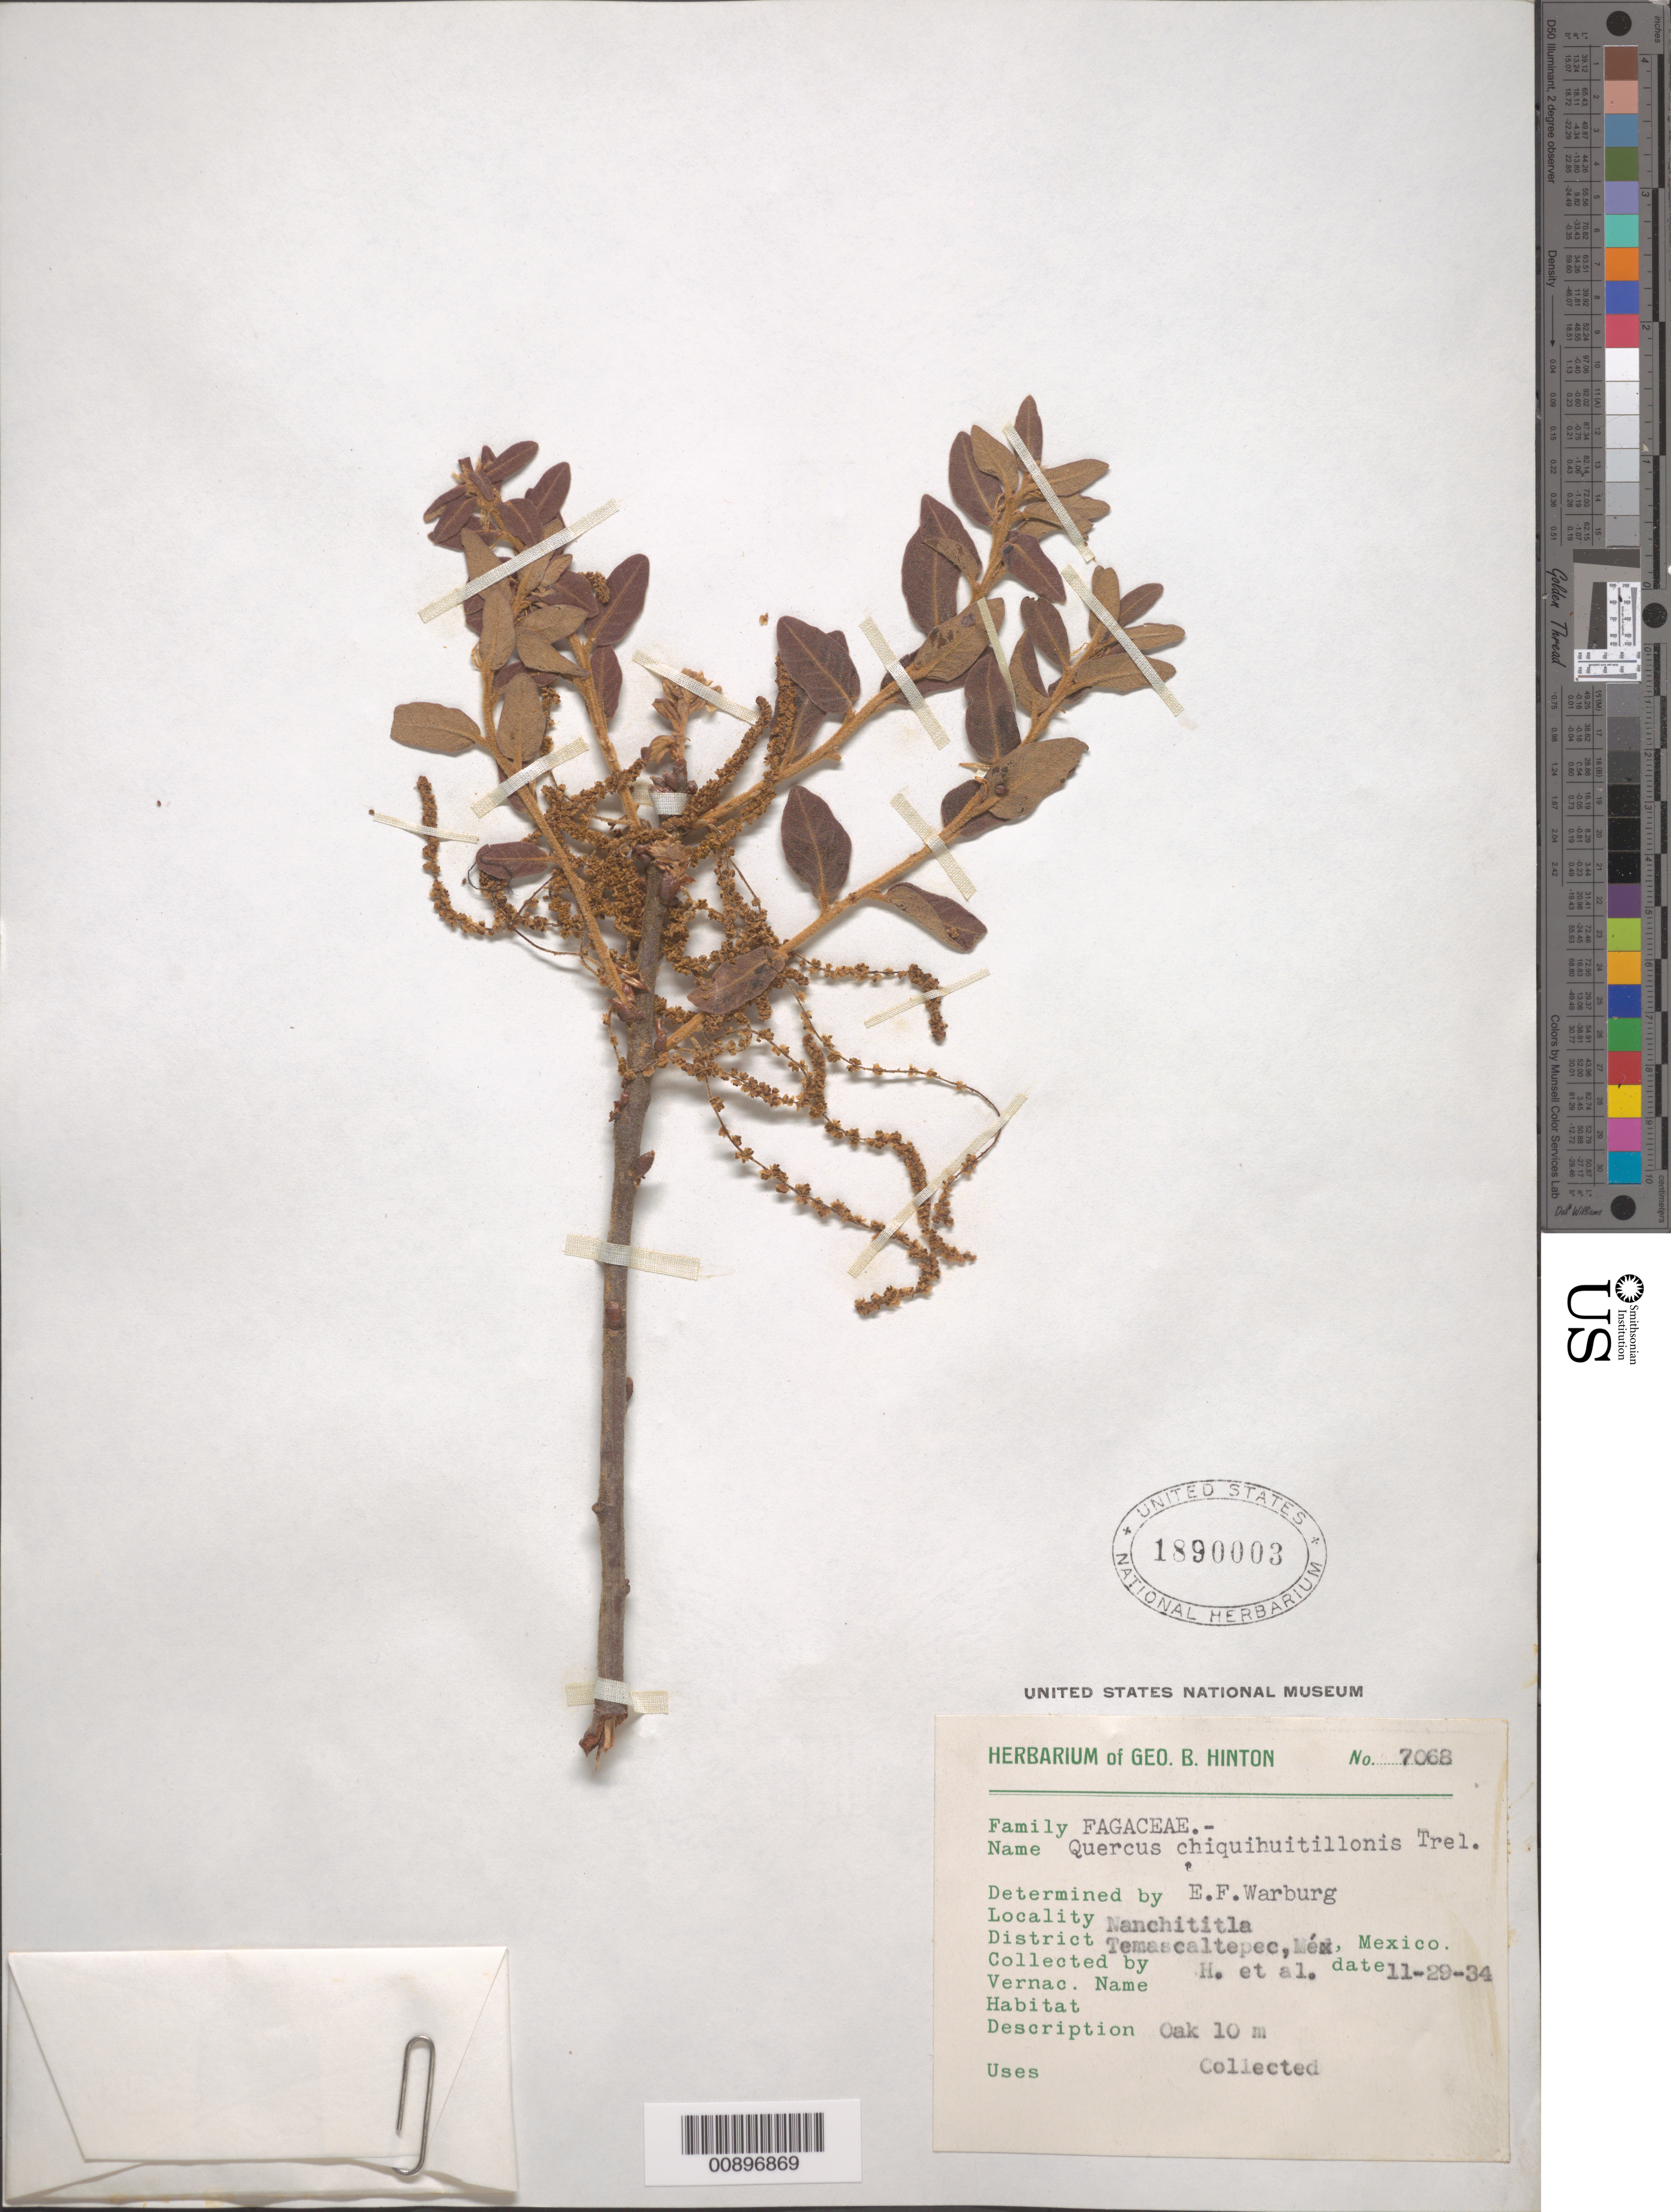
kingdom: Plantae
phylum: Tracheophyta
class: Magnoliopsida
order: Fagales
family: Fagaceae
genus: Quercus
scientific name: Quercus chiquihuitillonis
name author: Trel.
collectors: G. B. Hinton & et al.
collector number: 7068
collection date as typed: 29 Nov 1934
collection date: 1934-11-29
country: Mexico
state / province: México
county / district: Temascaltepec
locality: Nanchititla, District Temascaltepec, State of Mexico.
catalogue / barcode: US 1890003